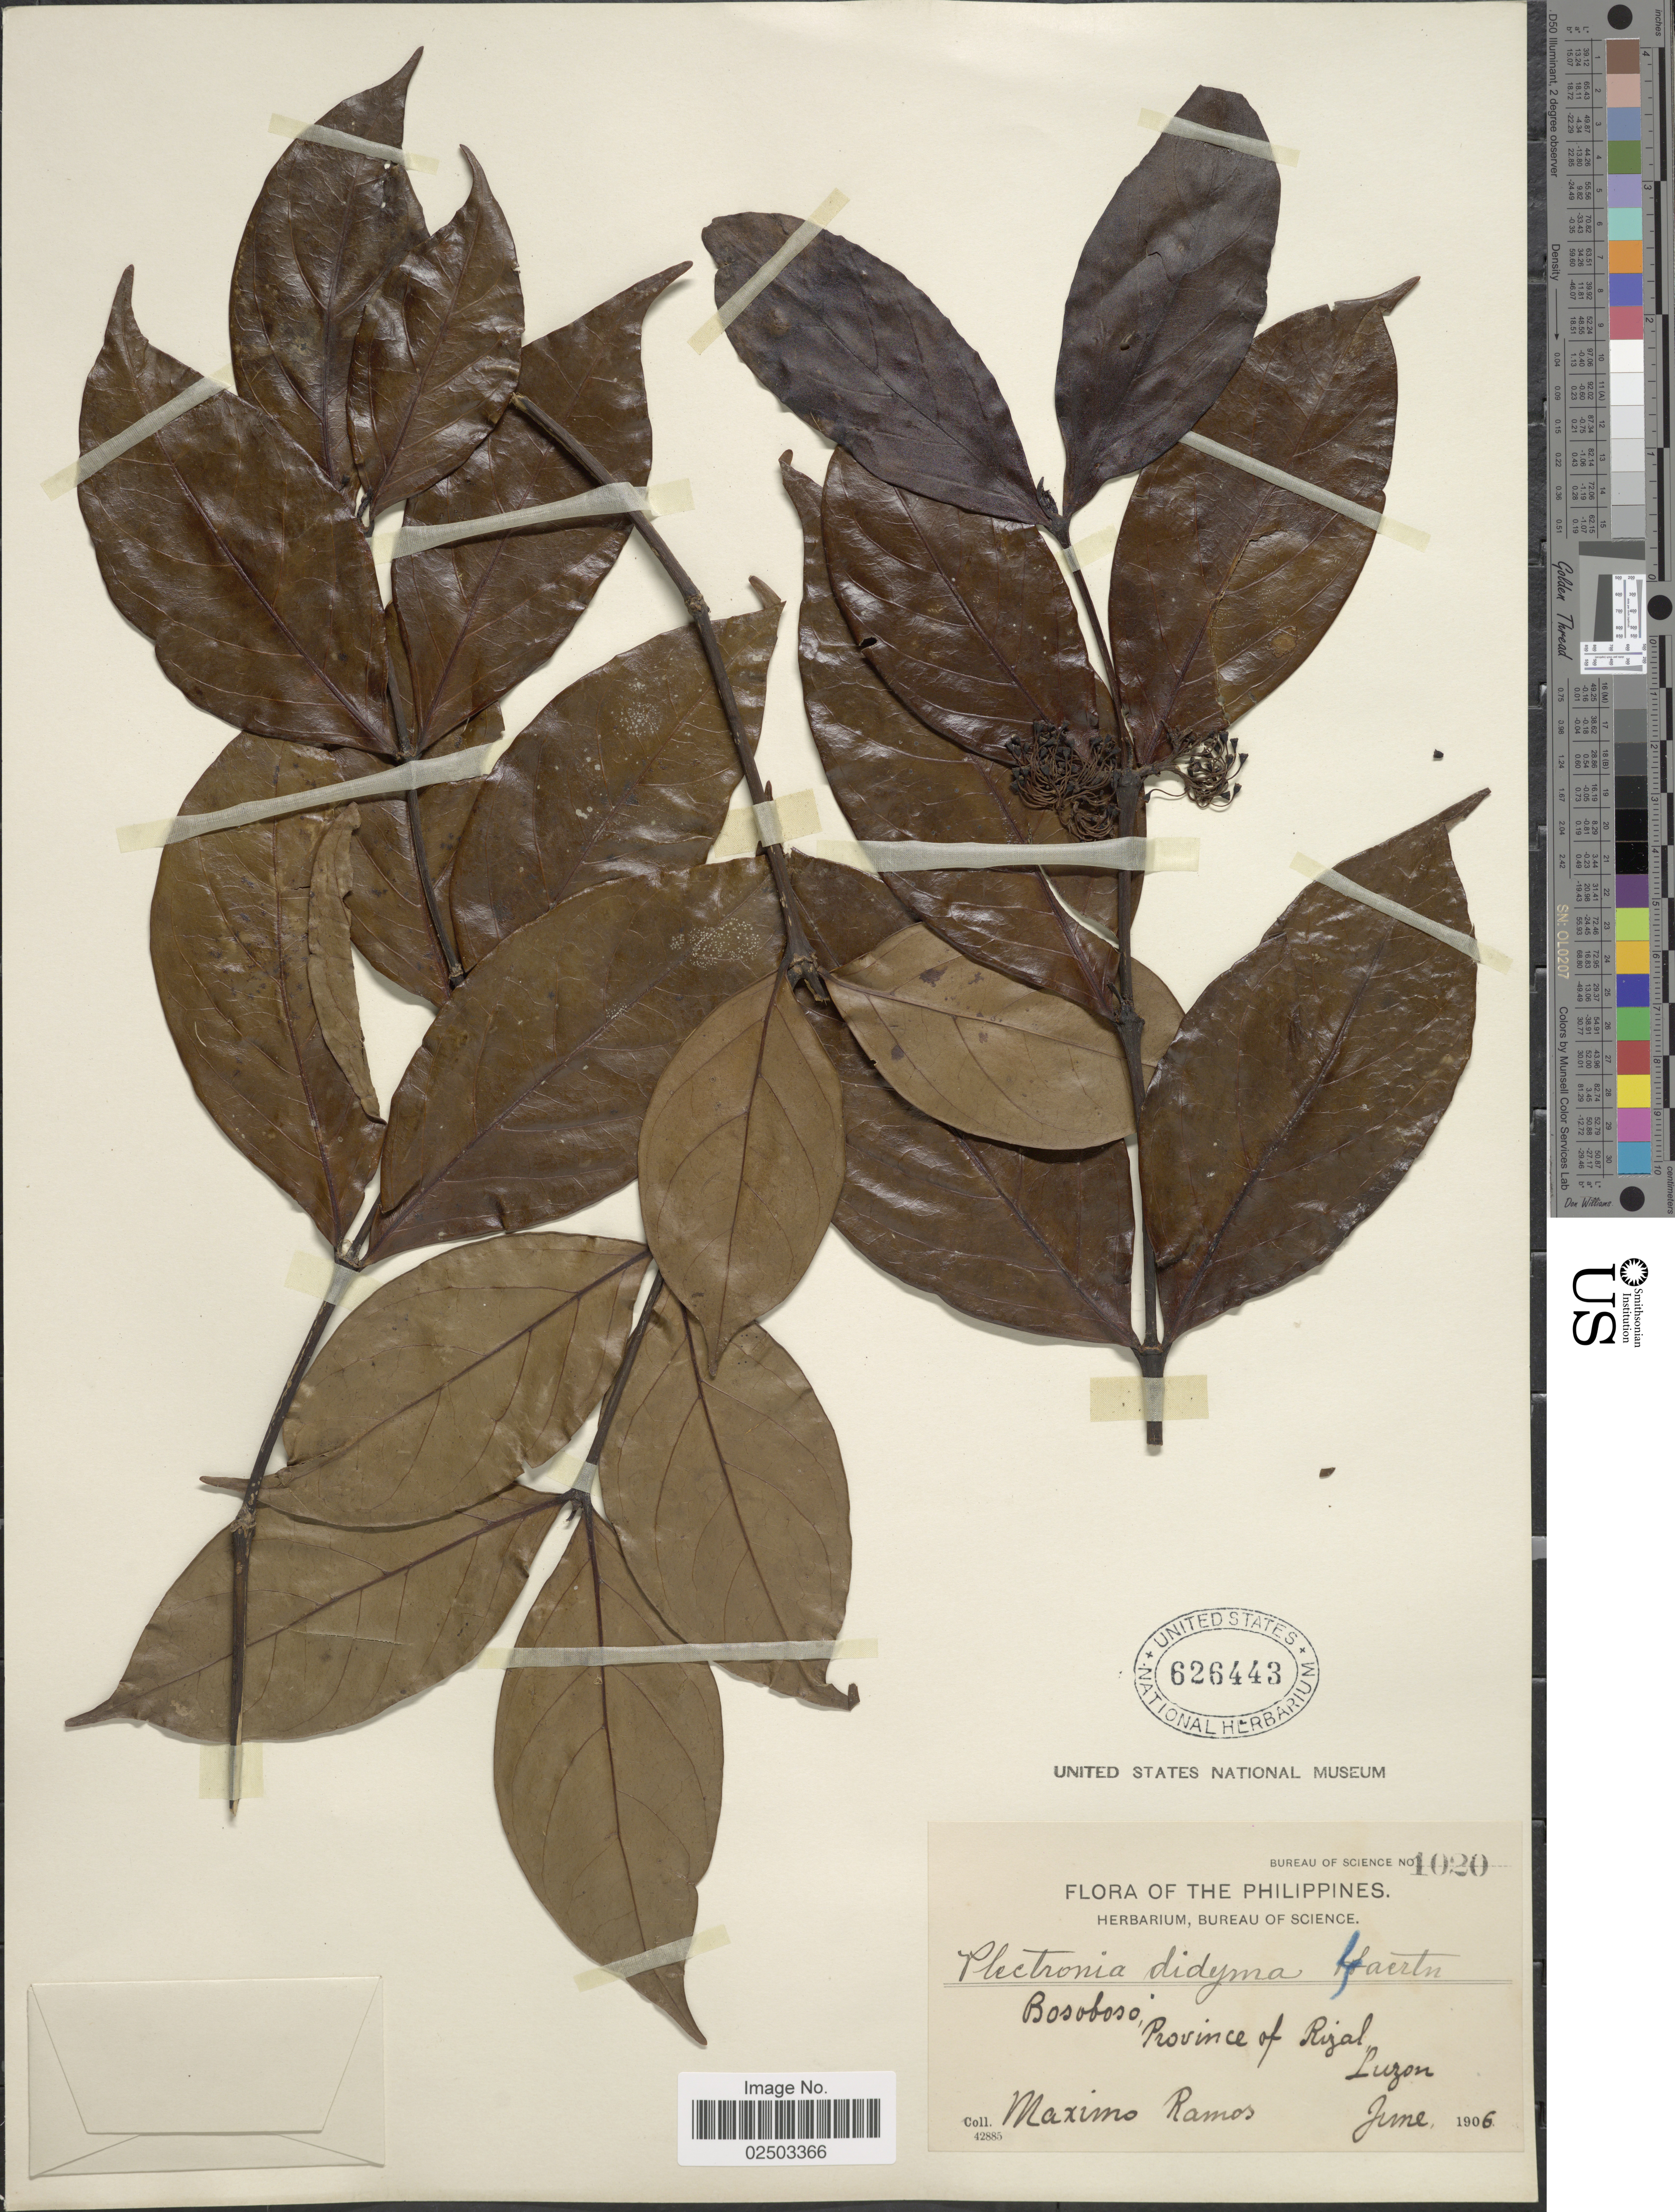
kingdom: Plantae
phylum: Tracheophyta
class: Magnoliopsida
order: Gentianales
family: Rubiaceae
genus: Canthium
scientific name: Canthium dicoccum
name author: (Gaertn.) Merr.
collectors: M. Ramos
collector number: Bureau of Science 1020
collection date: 1906-06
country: Philippines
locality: Bosoboso, Province of Rizal, Luzon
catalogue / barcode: US 626443